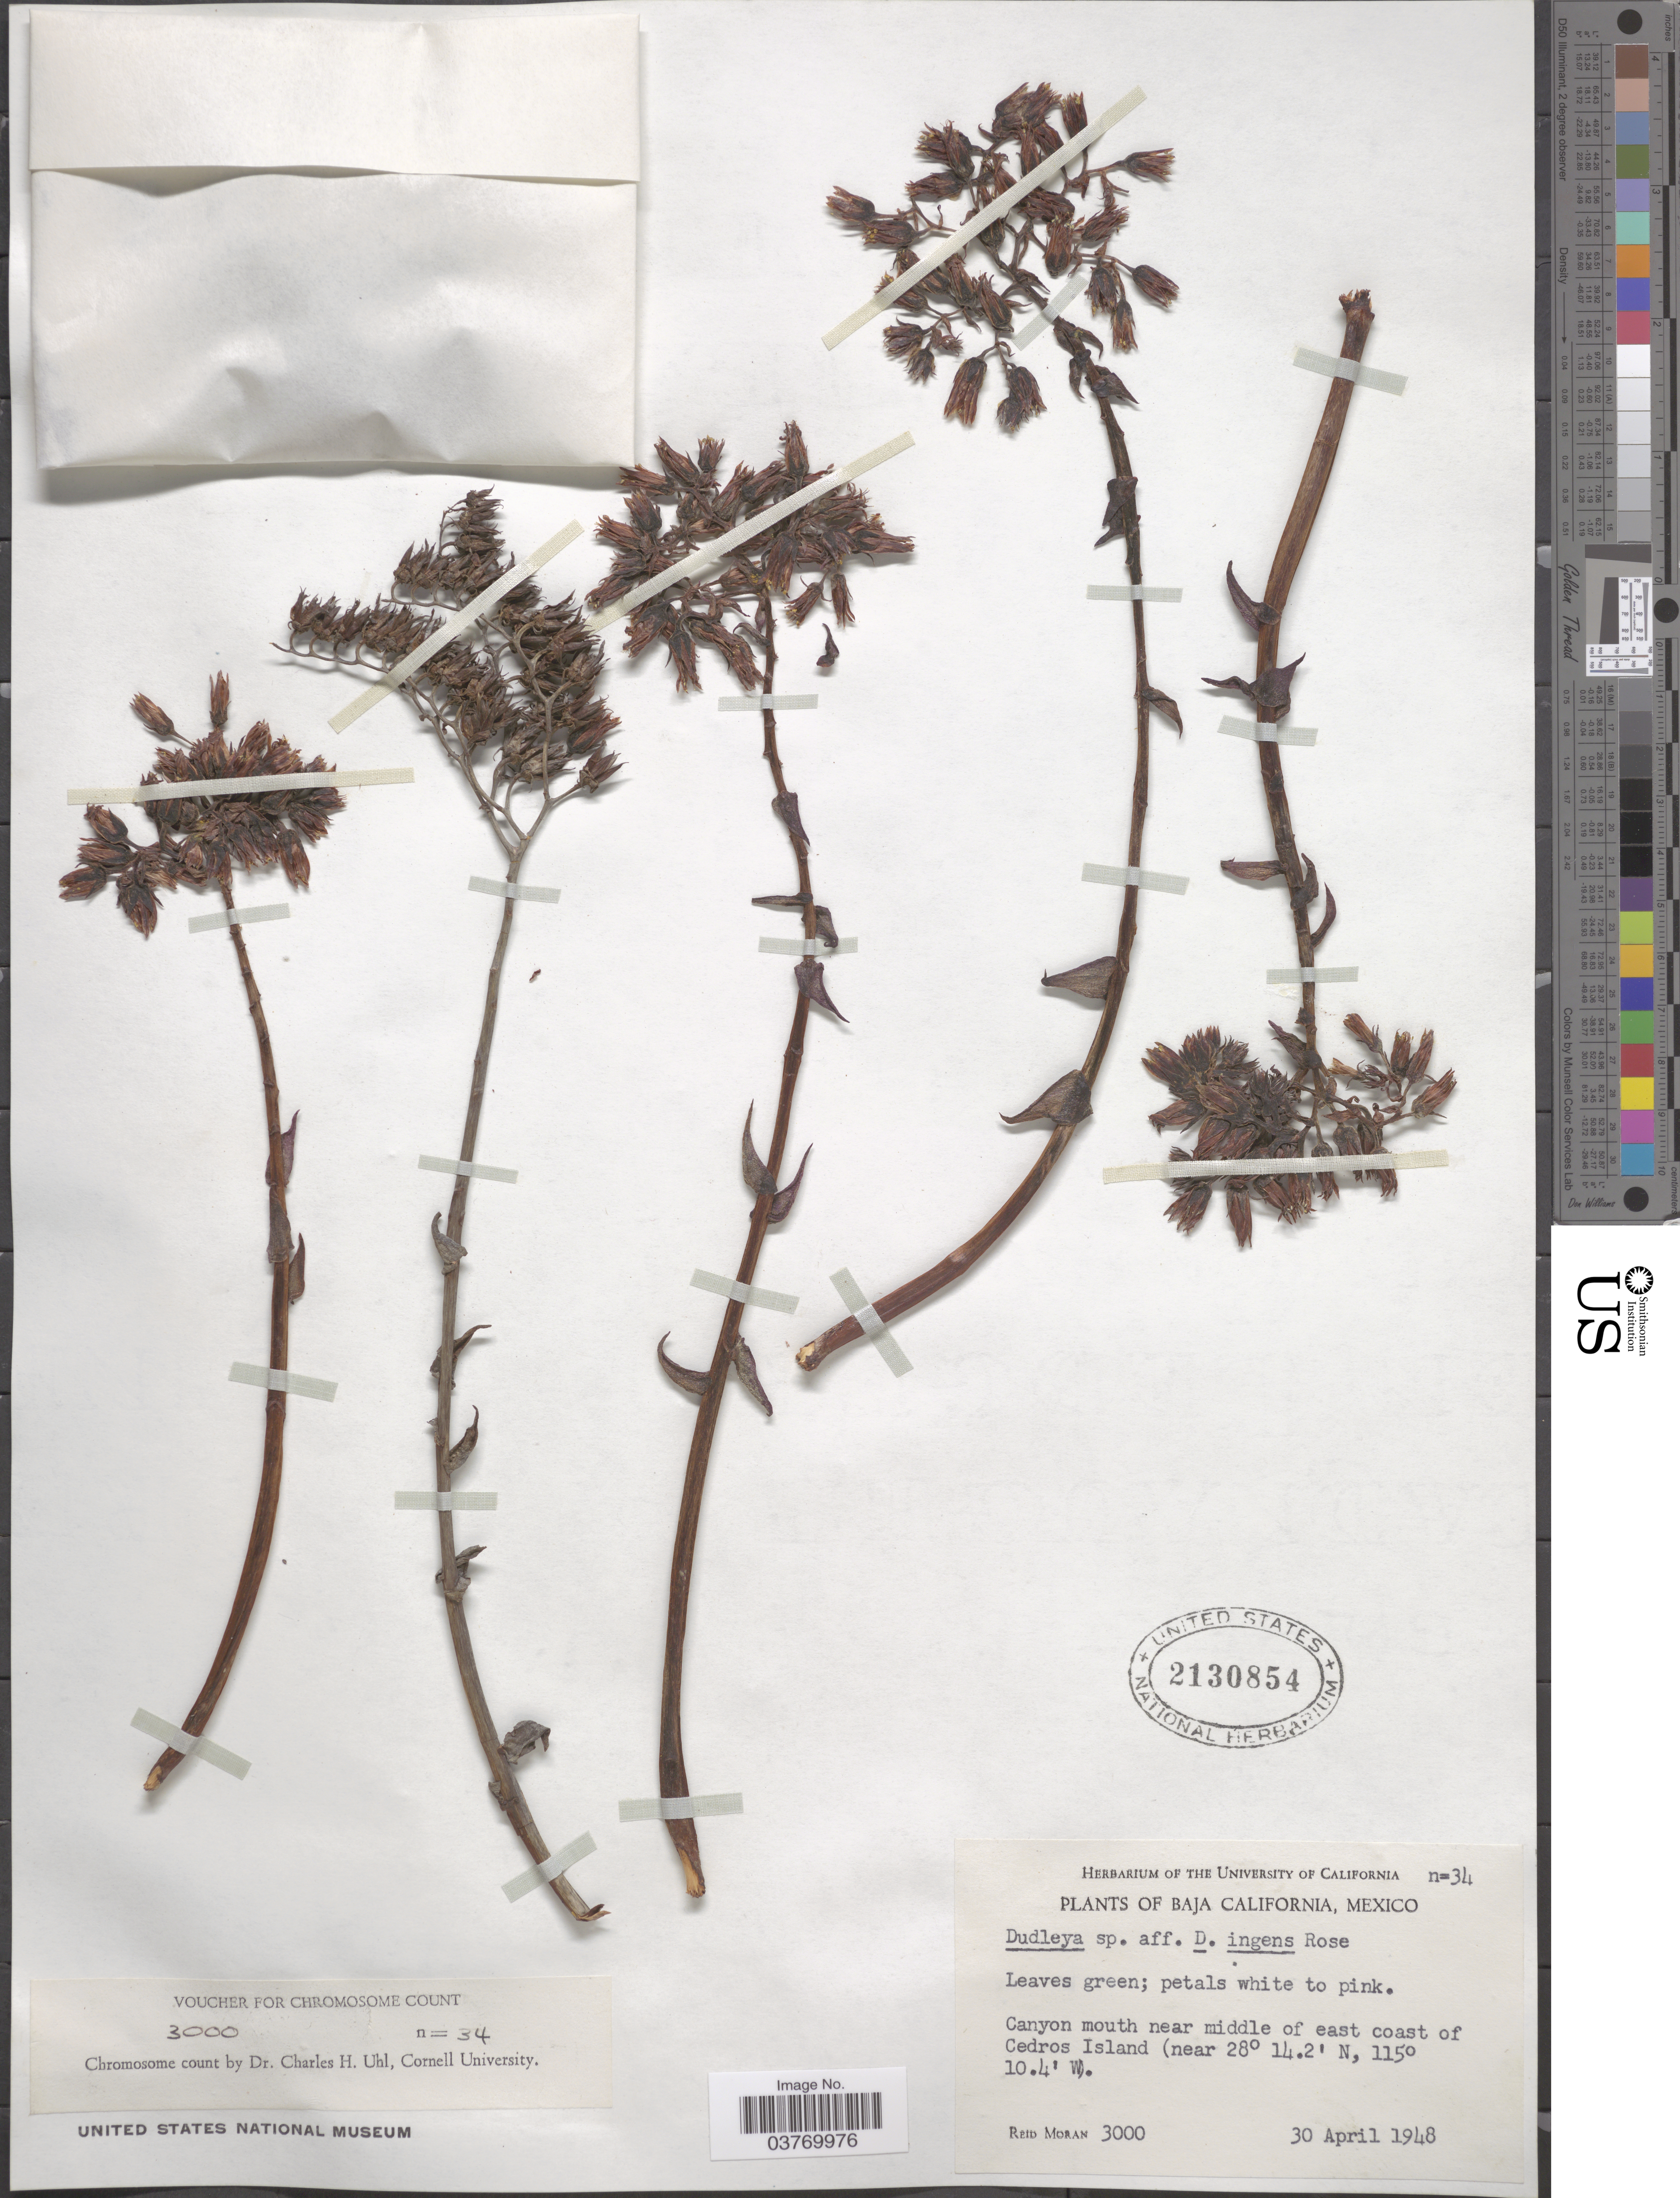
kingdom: Plantae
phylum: Tracheophyta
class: Magnoliopsida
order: Saxifragales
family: Crassulaceae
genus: Dudleya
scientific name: Dudleya ingens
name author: Rose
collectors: R. V. Moran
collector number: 3000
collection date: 1948-04-30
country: Mexico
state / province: Baja California Norte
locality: Canyon mouth near middle of east coast of Cedros Island.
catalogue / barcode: US 2130854